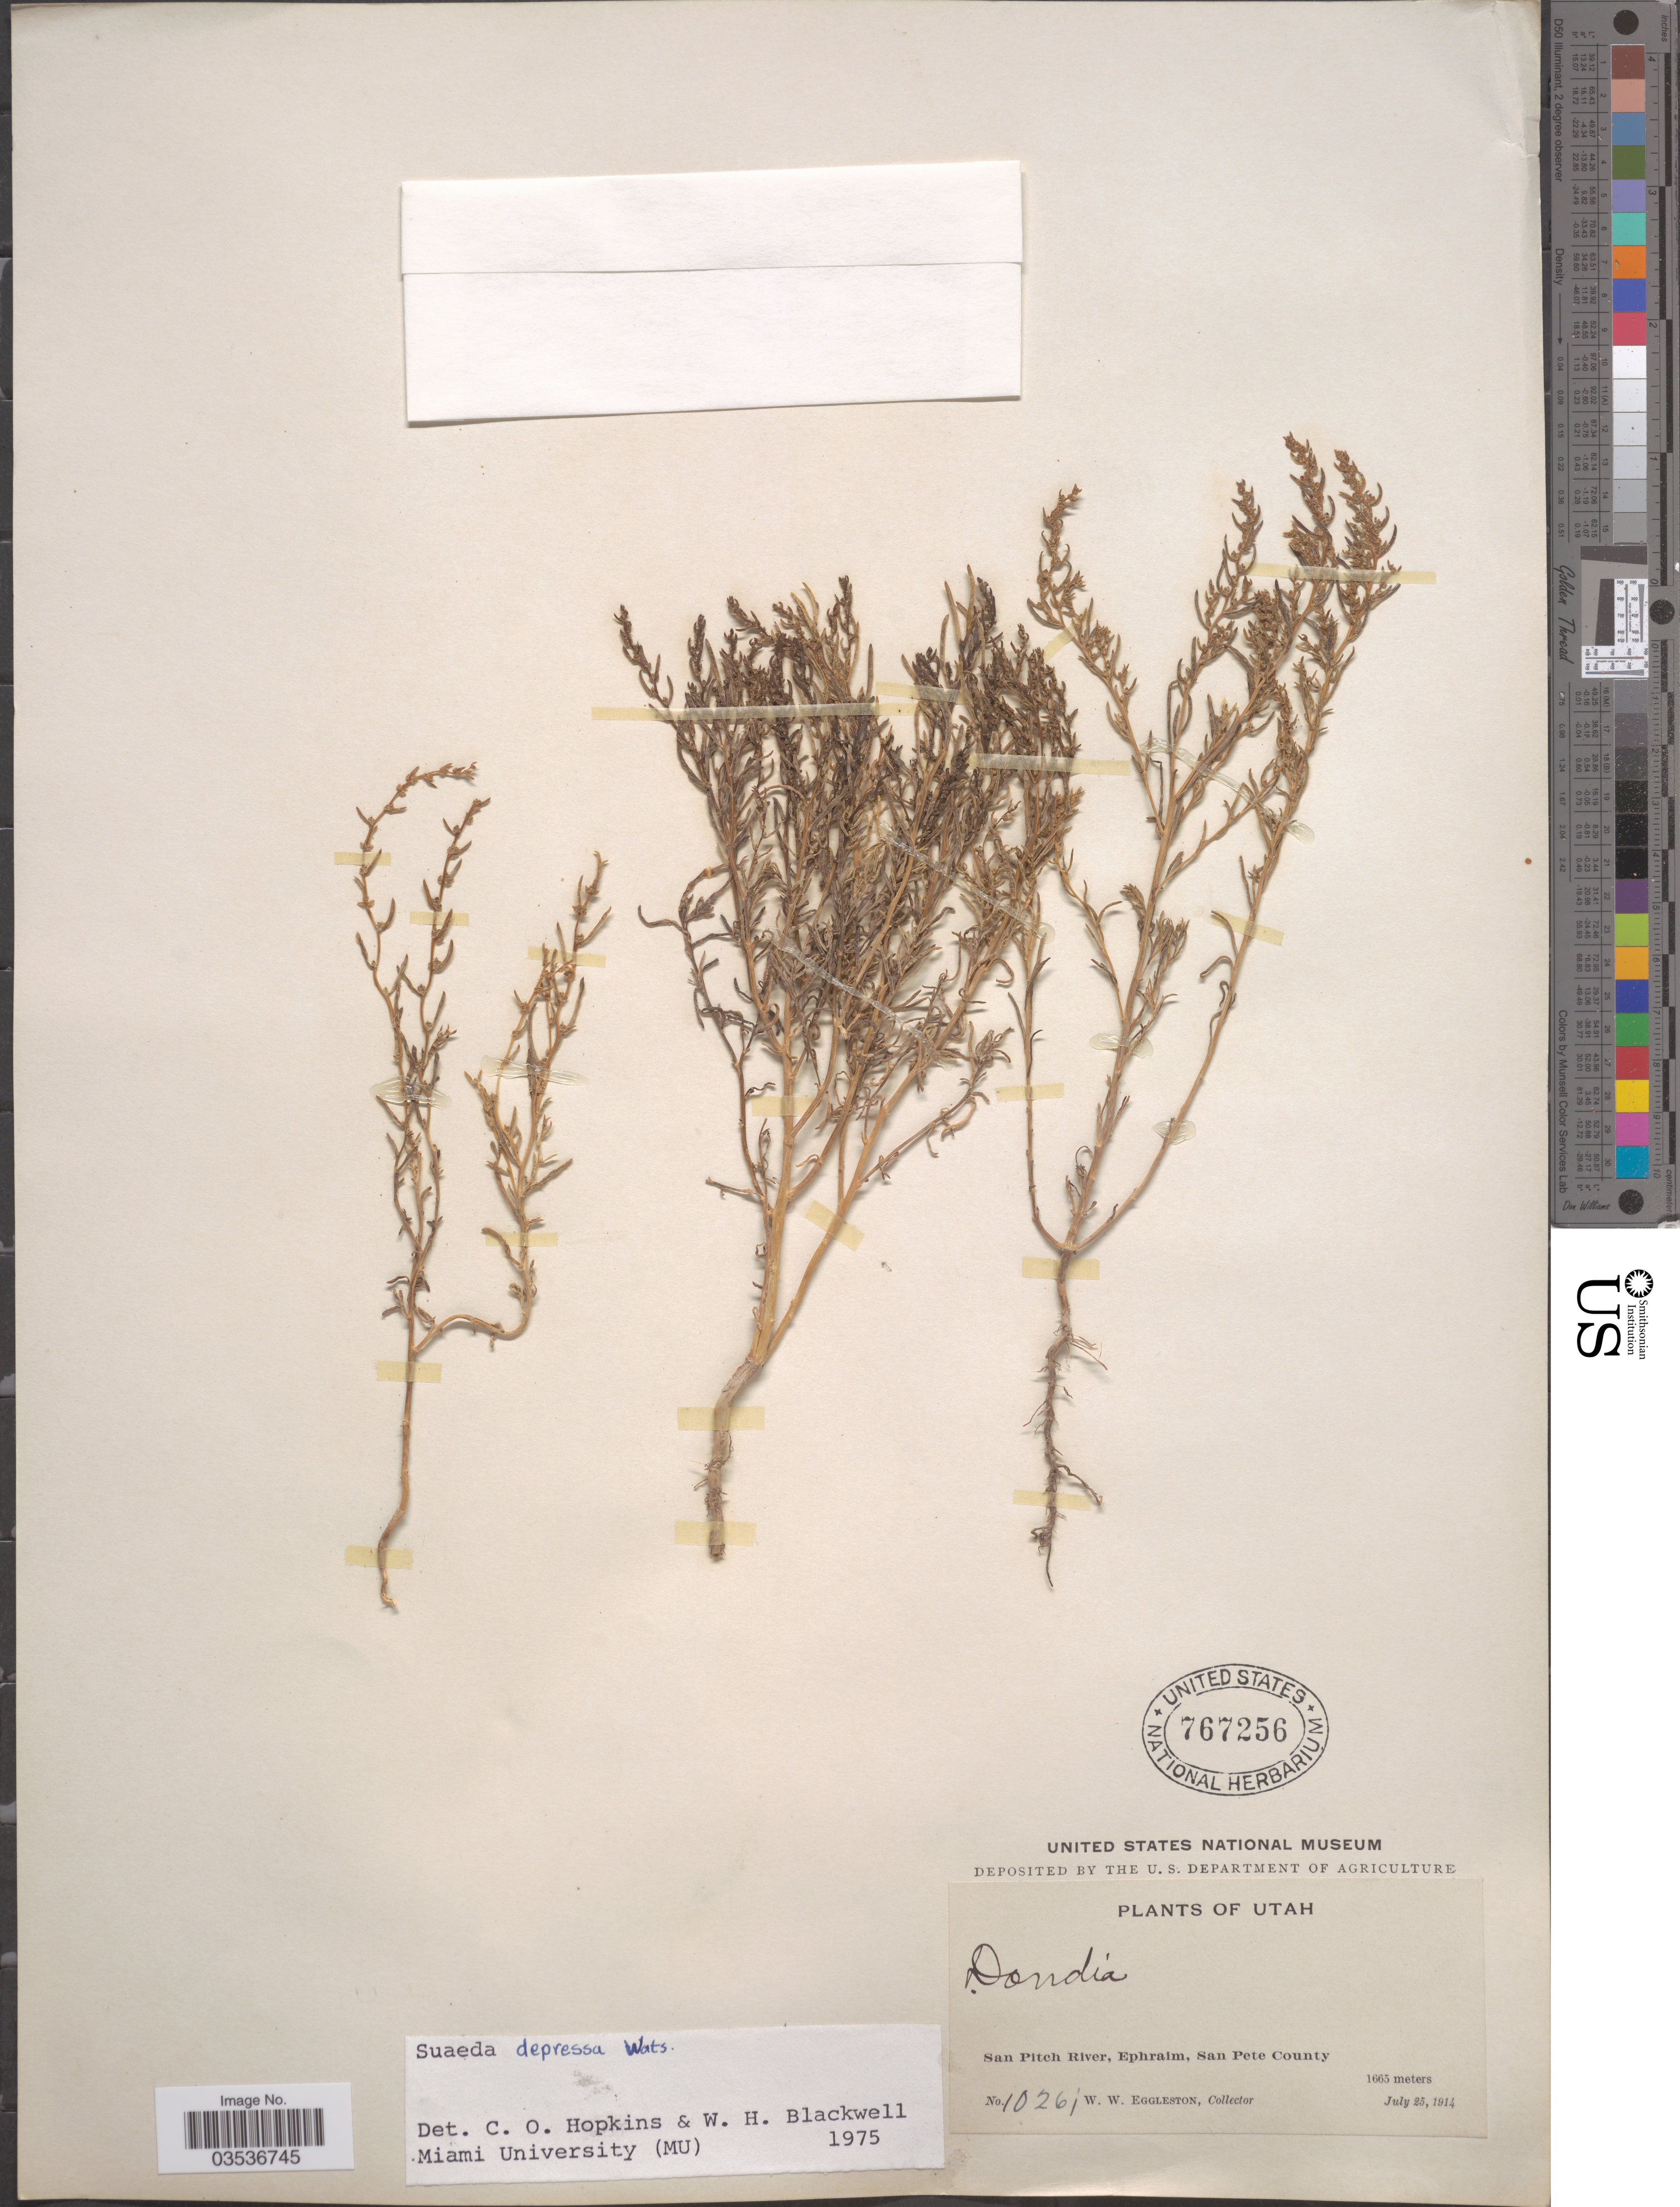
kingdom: Plantae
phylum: Tracheophyta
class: Magnoliopsida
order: Caryophyllales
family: Amaranthaceae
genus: Suaeda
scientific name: Suaeda depressa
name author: (Pursh) S. Watson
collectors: W. W. Eggleston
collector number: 10261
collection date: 1914-07-25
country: United States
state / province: Utah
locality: San Pitch River, Ephraim, San Pete County.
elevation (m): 1665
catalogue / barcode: US 767256